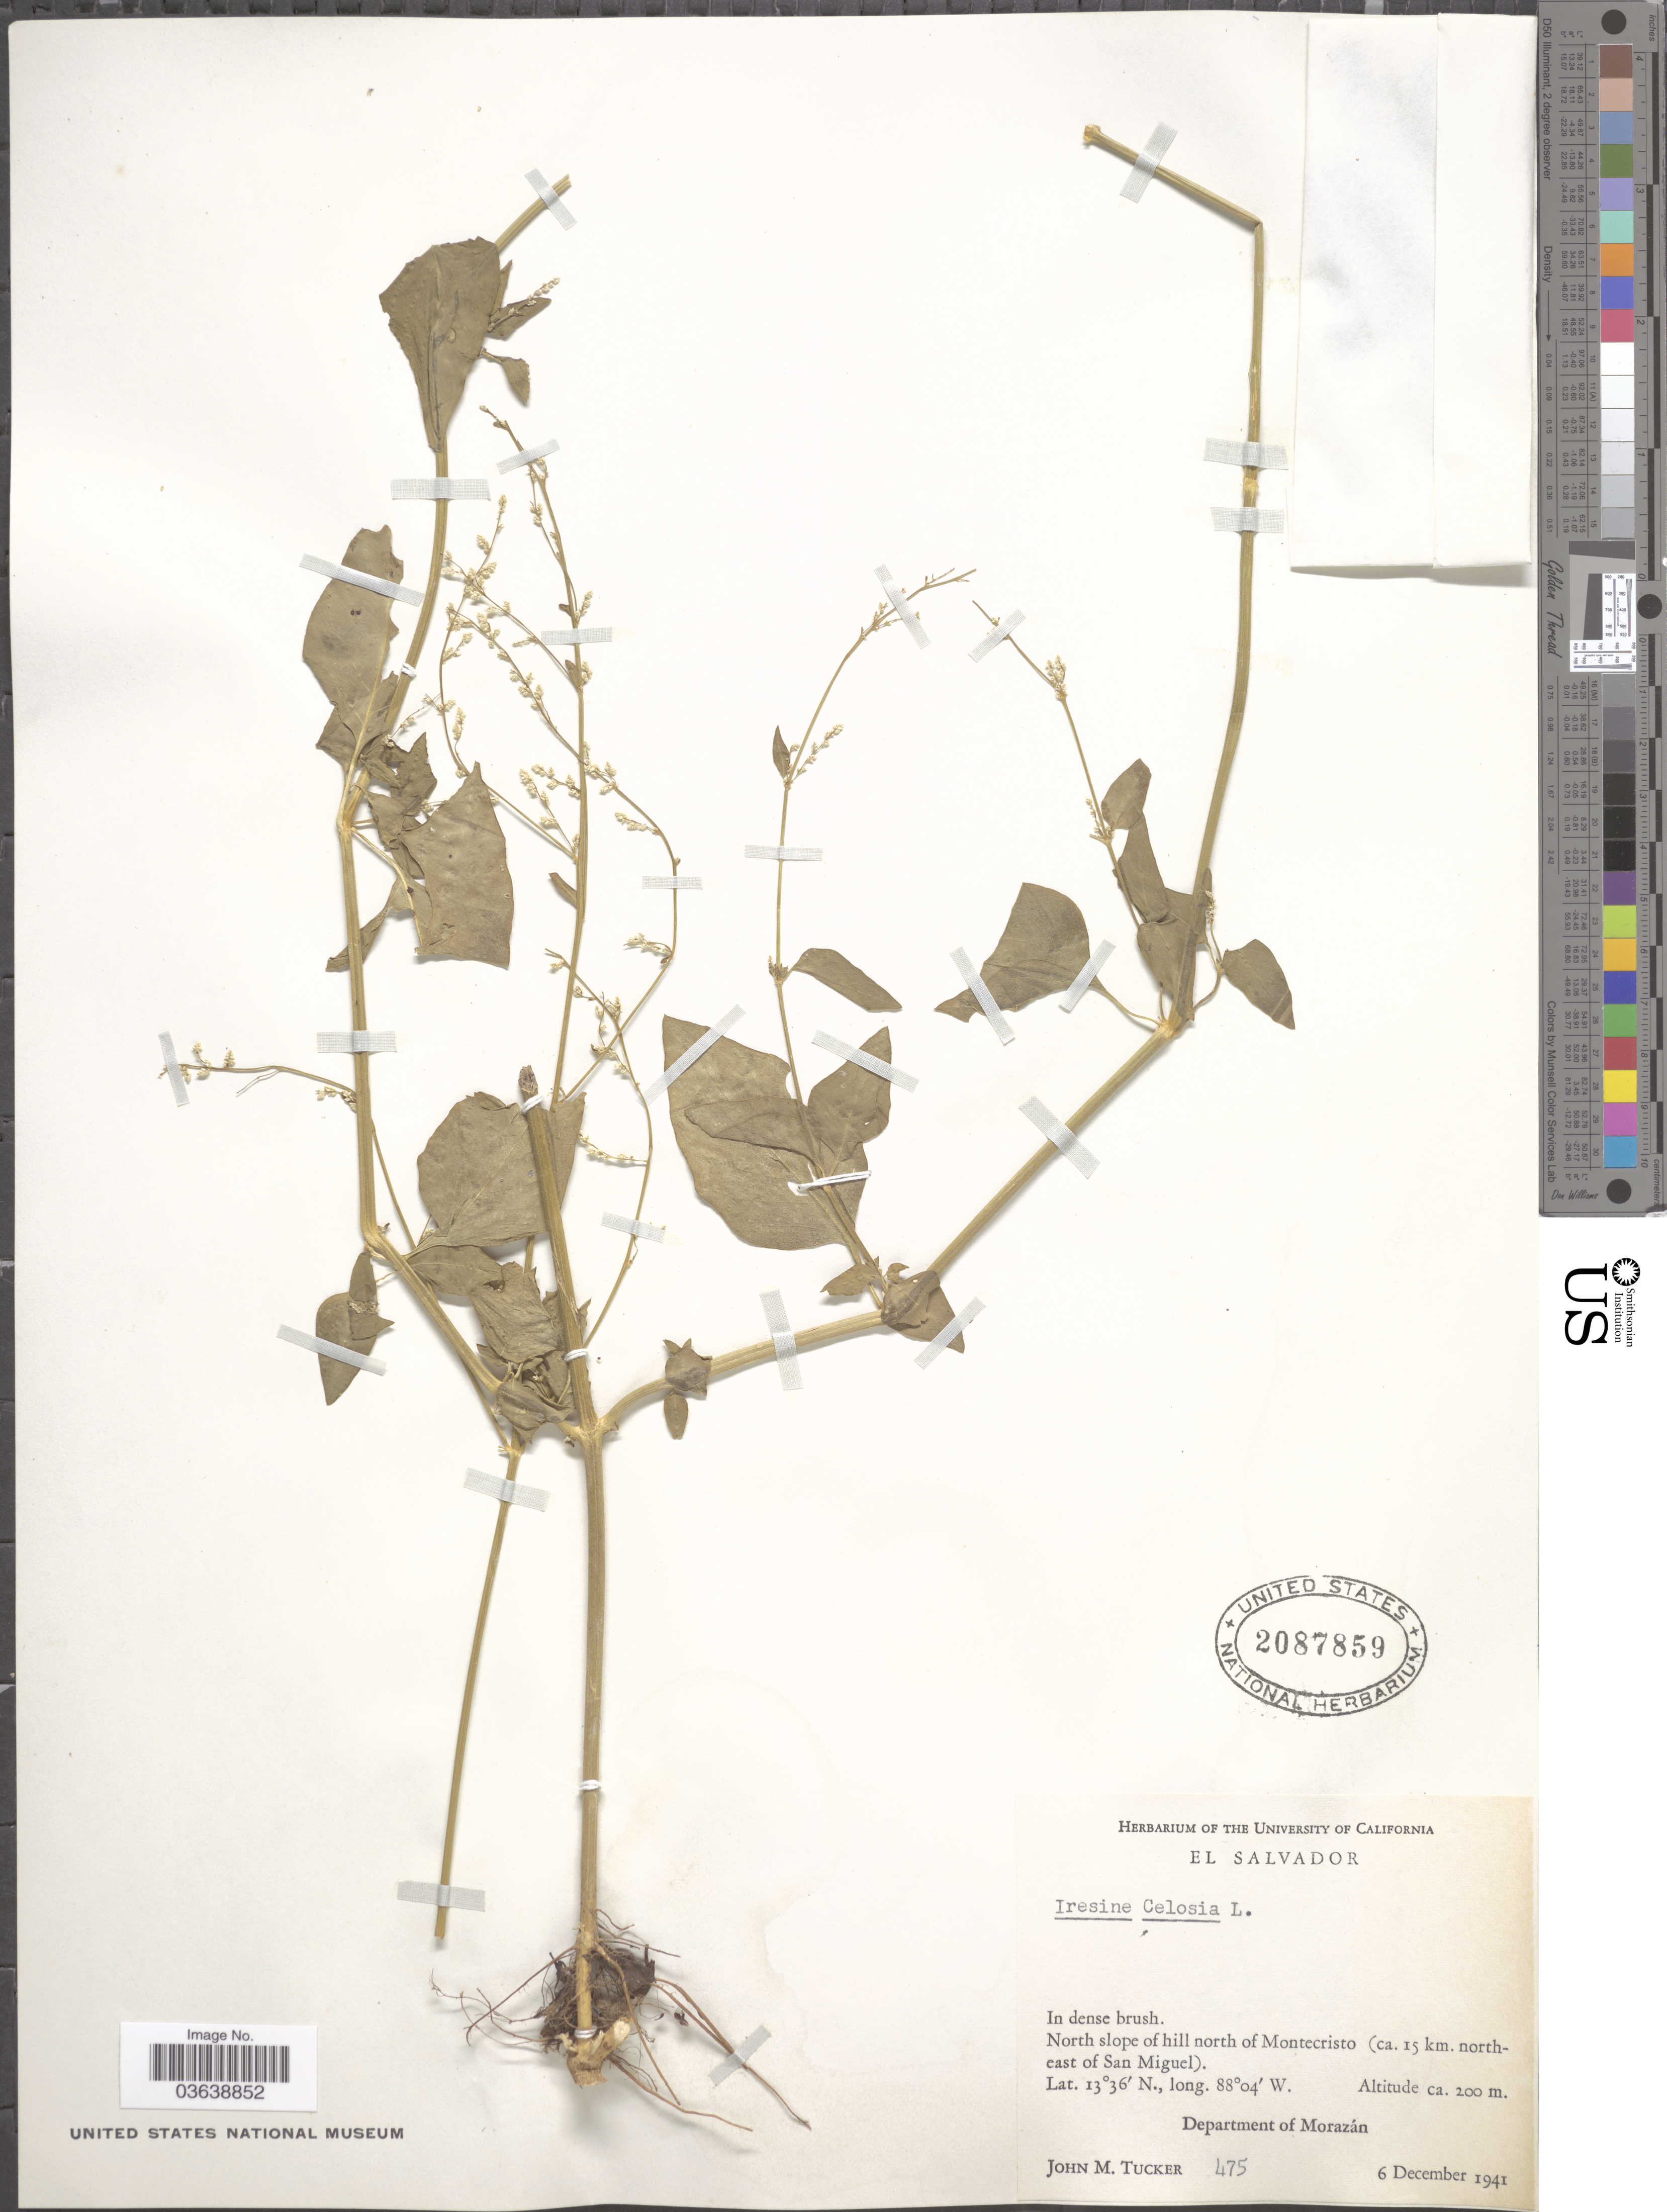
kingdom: Plantae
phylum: Tracheophyta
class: Magnoliopsida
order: Caryophyllales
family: Amaranthaceae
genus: Iresine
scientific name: Iresine diffusa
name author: Humb. & Bonpl. ex Willd.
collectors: J. M. Tucker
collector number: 475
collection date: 1941-12-06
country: El Salvador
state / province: Morazan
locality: North slope of hill north of Montecristo (ca. 15 km. northeast of San Miguel). Department of Morazán.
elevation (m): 200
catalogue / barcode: US 2087859